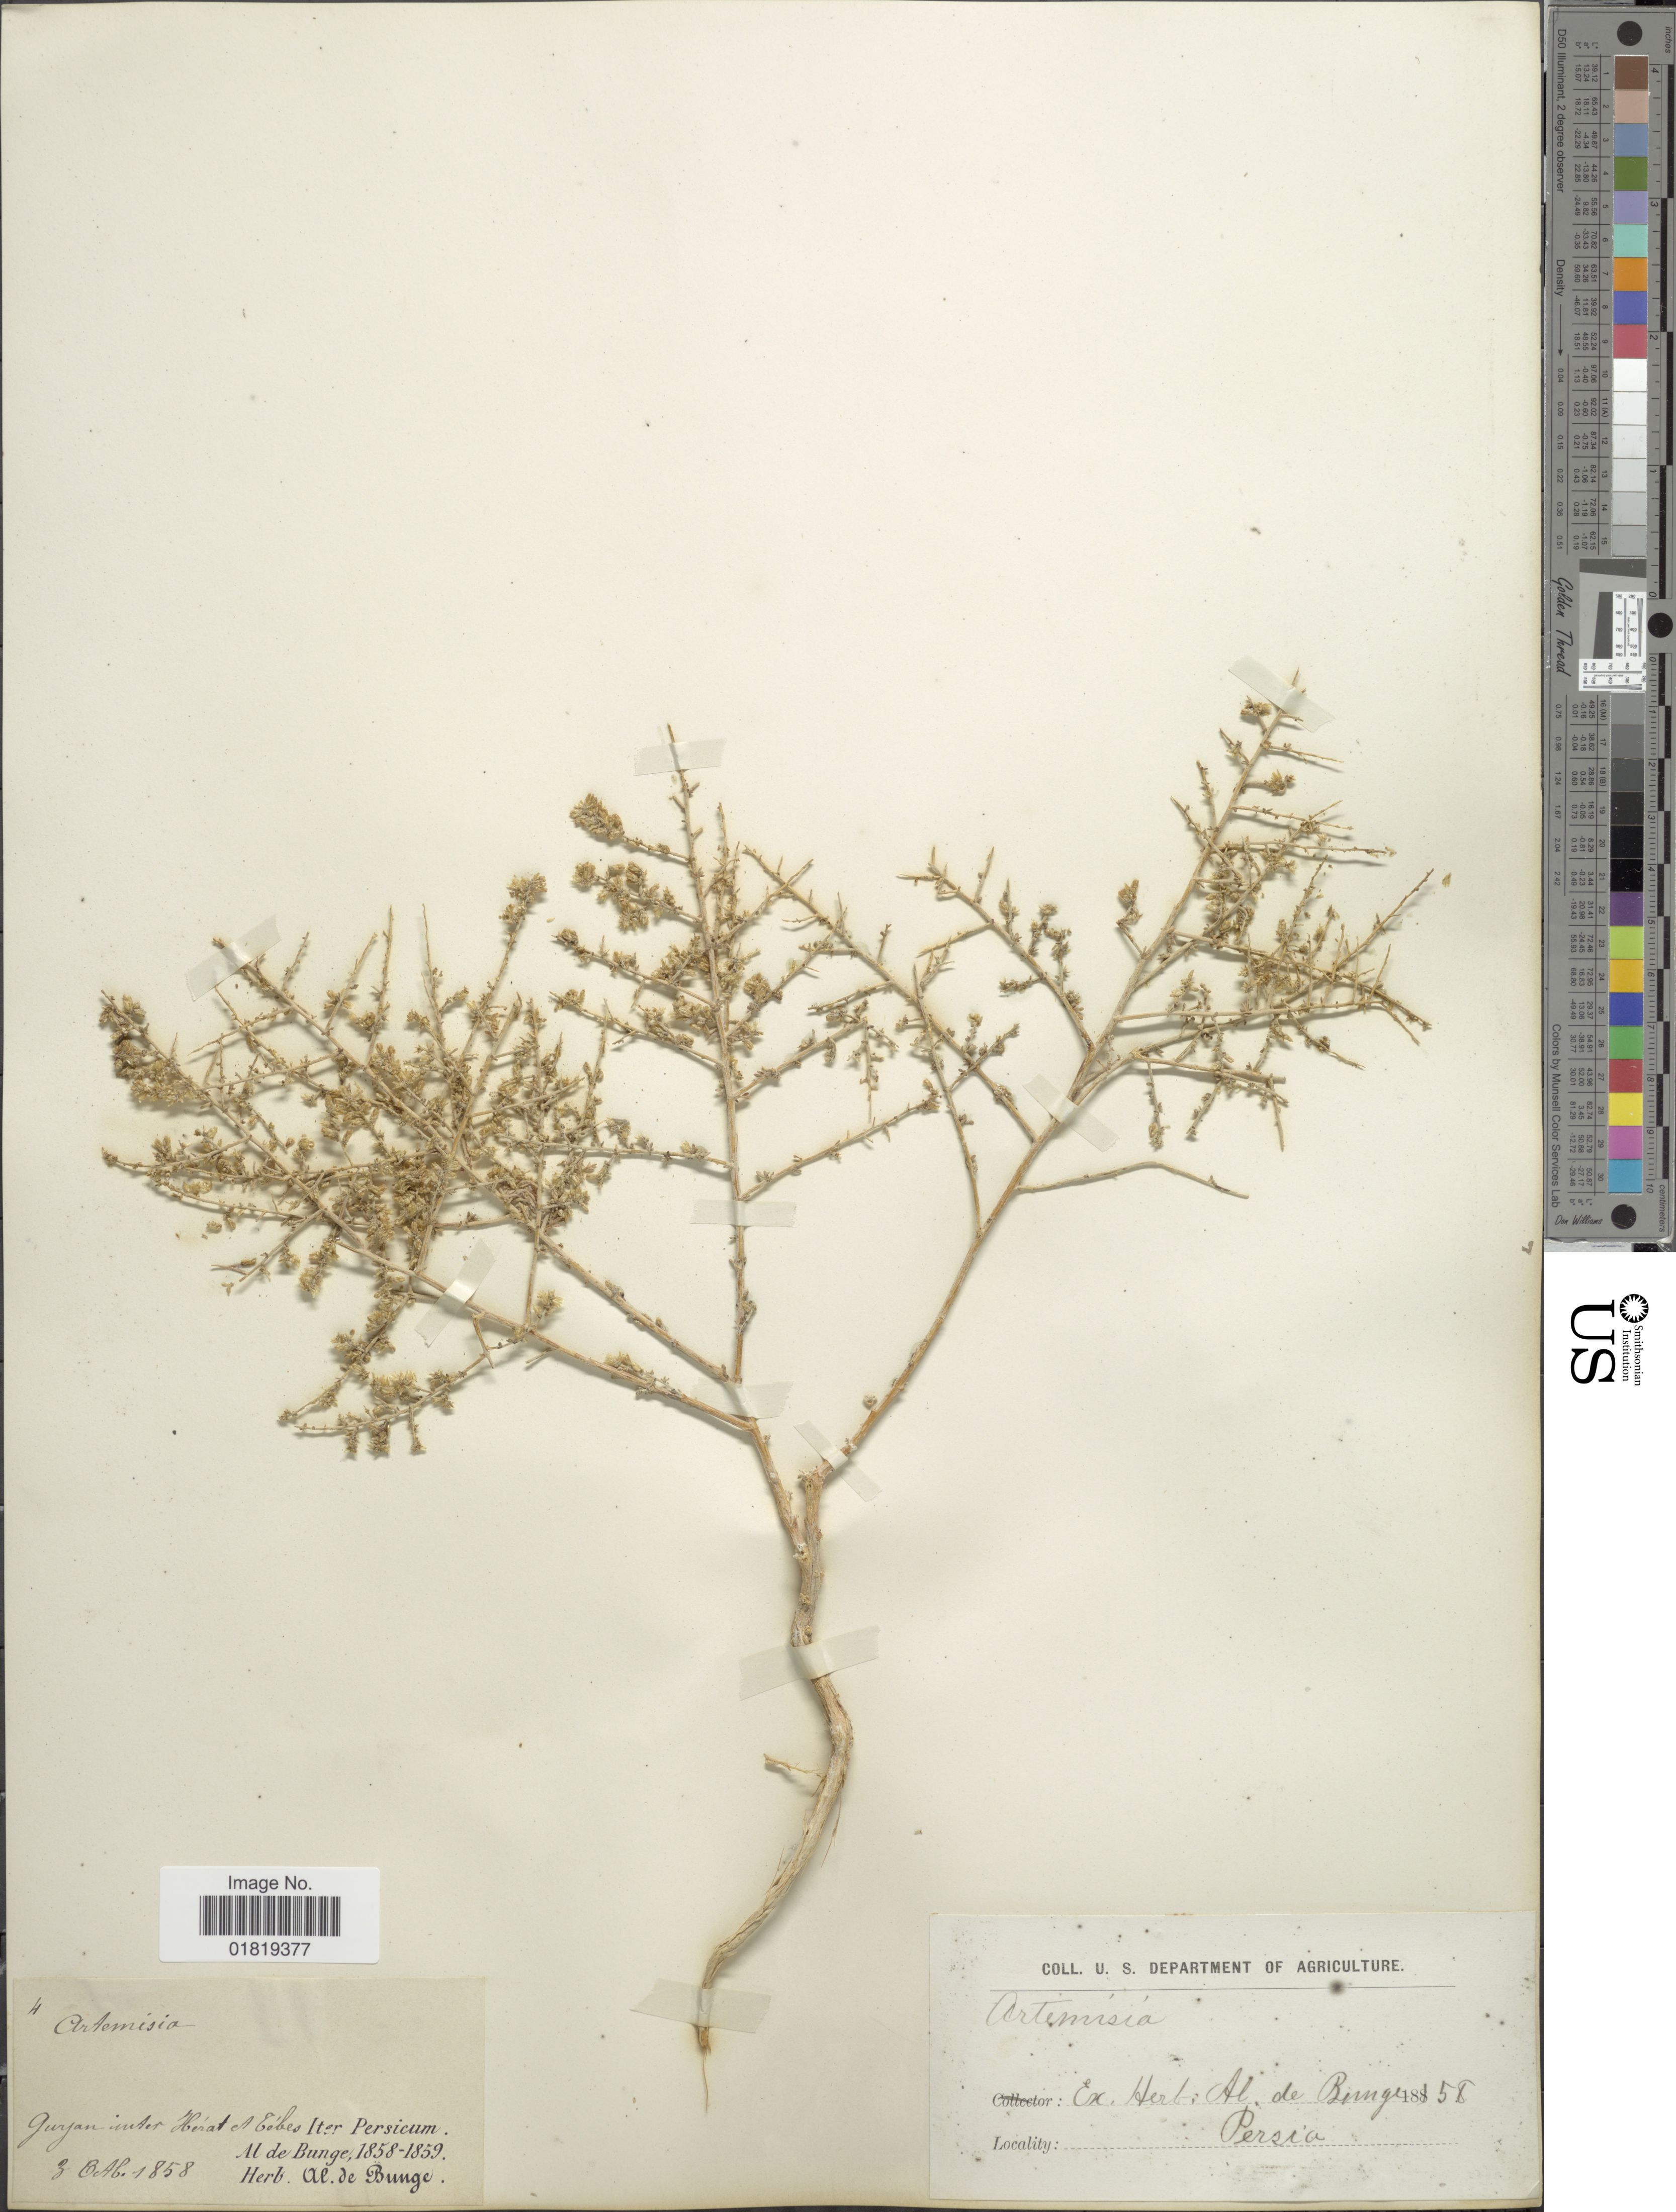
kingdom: Plantae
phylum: Tracheophyta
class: Magnoliopsida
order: Asterales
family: Asteraceae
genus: Artemisia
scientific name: Artemisia sp.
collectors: A. de Bunge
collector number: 4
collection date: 1858-10-03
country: Iran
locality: Persia, Gurjan inter Henat A [interpreted]Cebes, Iter Persicum